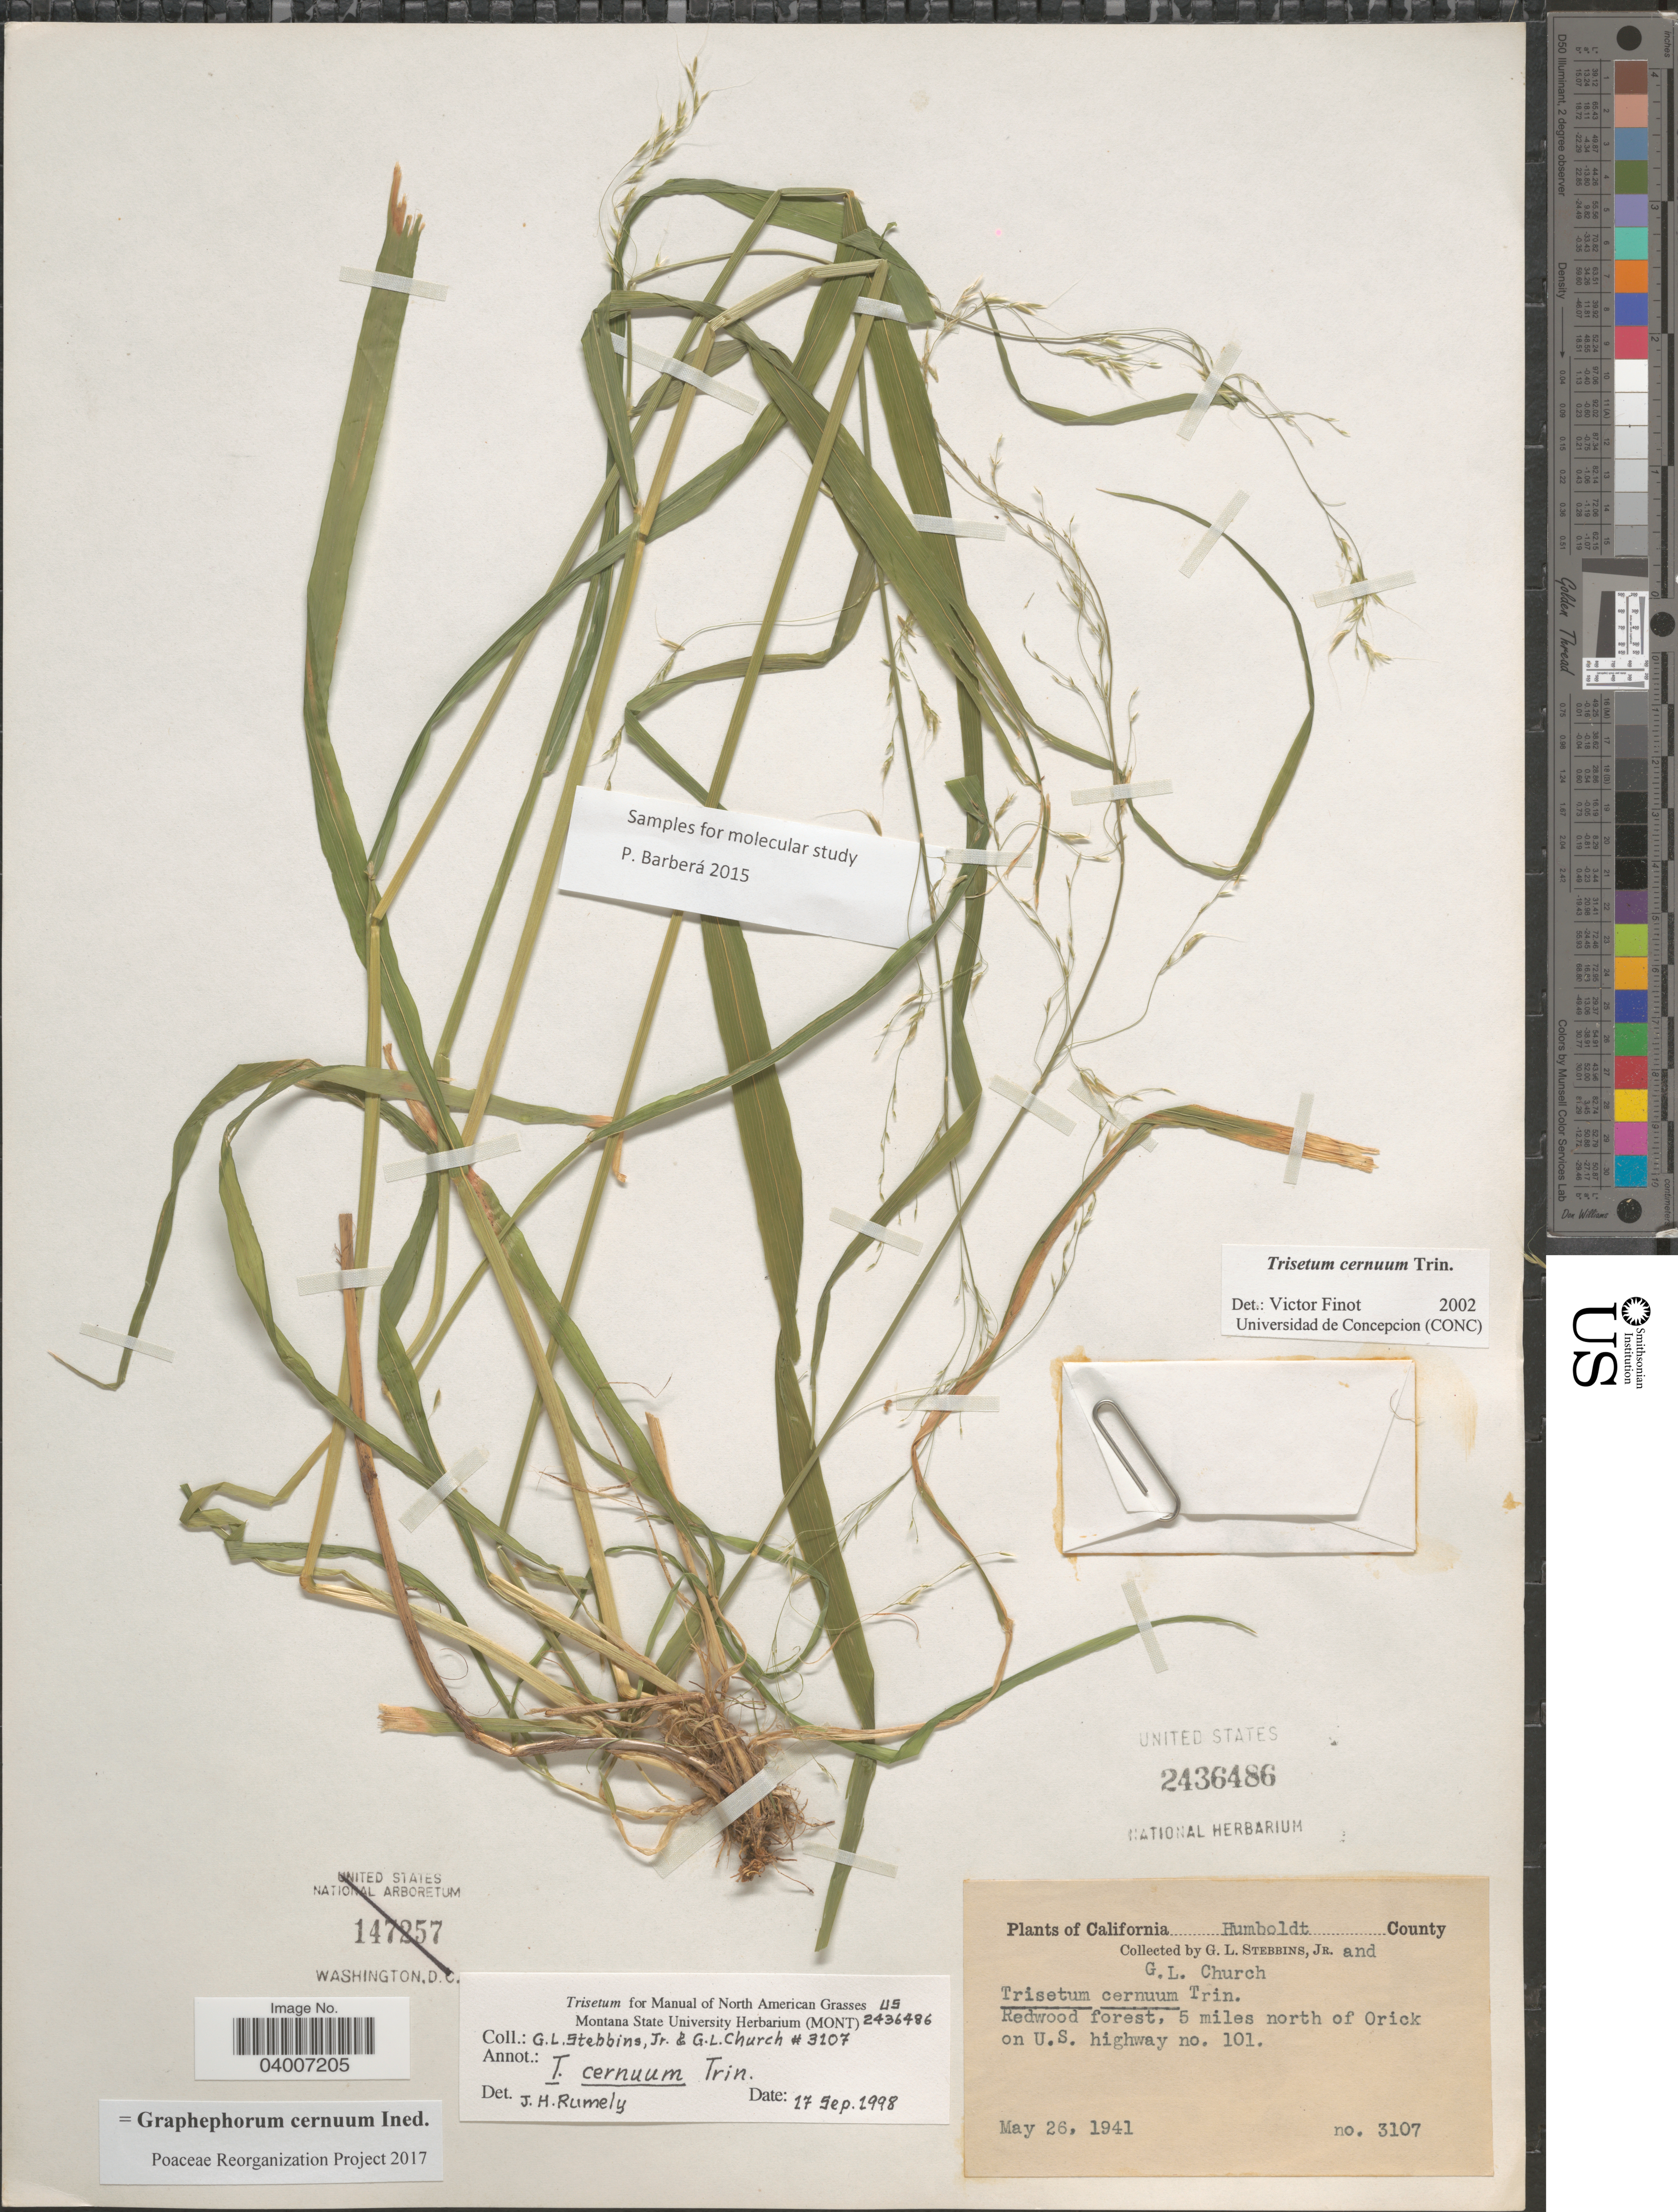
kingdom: Plantae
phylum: Tracheophyta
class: Liliopsida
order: Poales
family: Poaceae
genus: Graphephorum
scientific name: Graphephorum cernuum ined.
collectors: G. L. Stebbins & G. L. Church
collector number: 3107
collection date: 1941-05-26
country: United States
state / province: California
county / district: Humboldt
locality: Humboldt County. Redwood forest, 5 miles north of Orick on U.S. highway no. 101.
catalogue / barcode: US 2436486